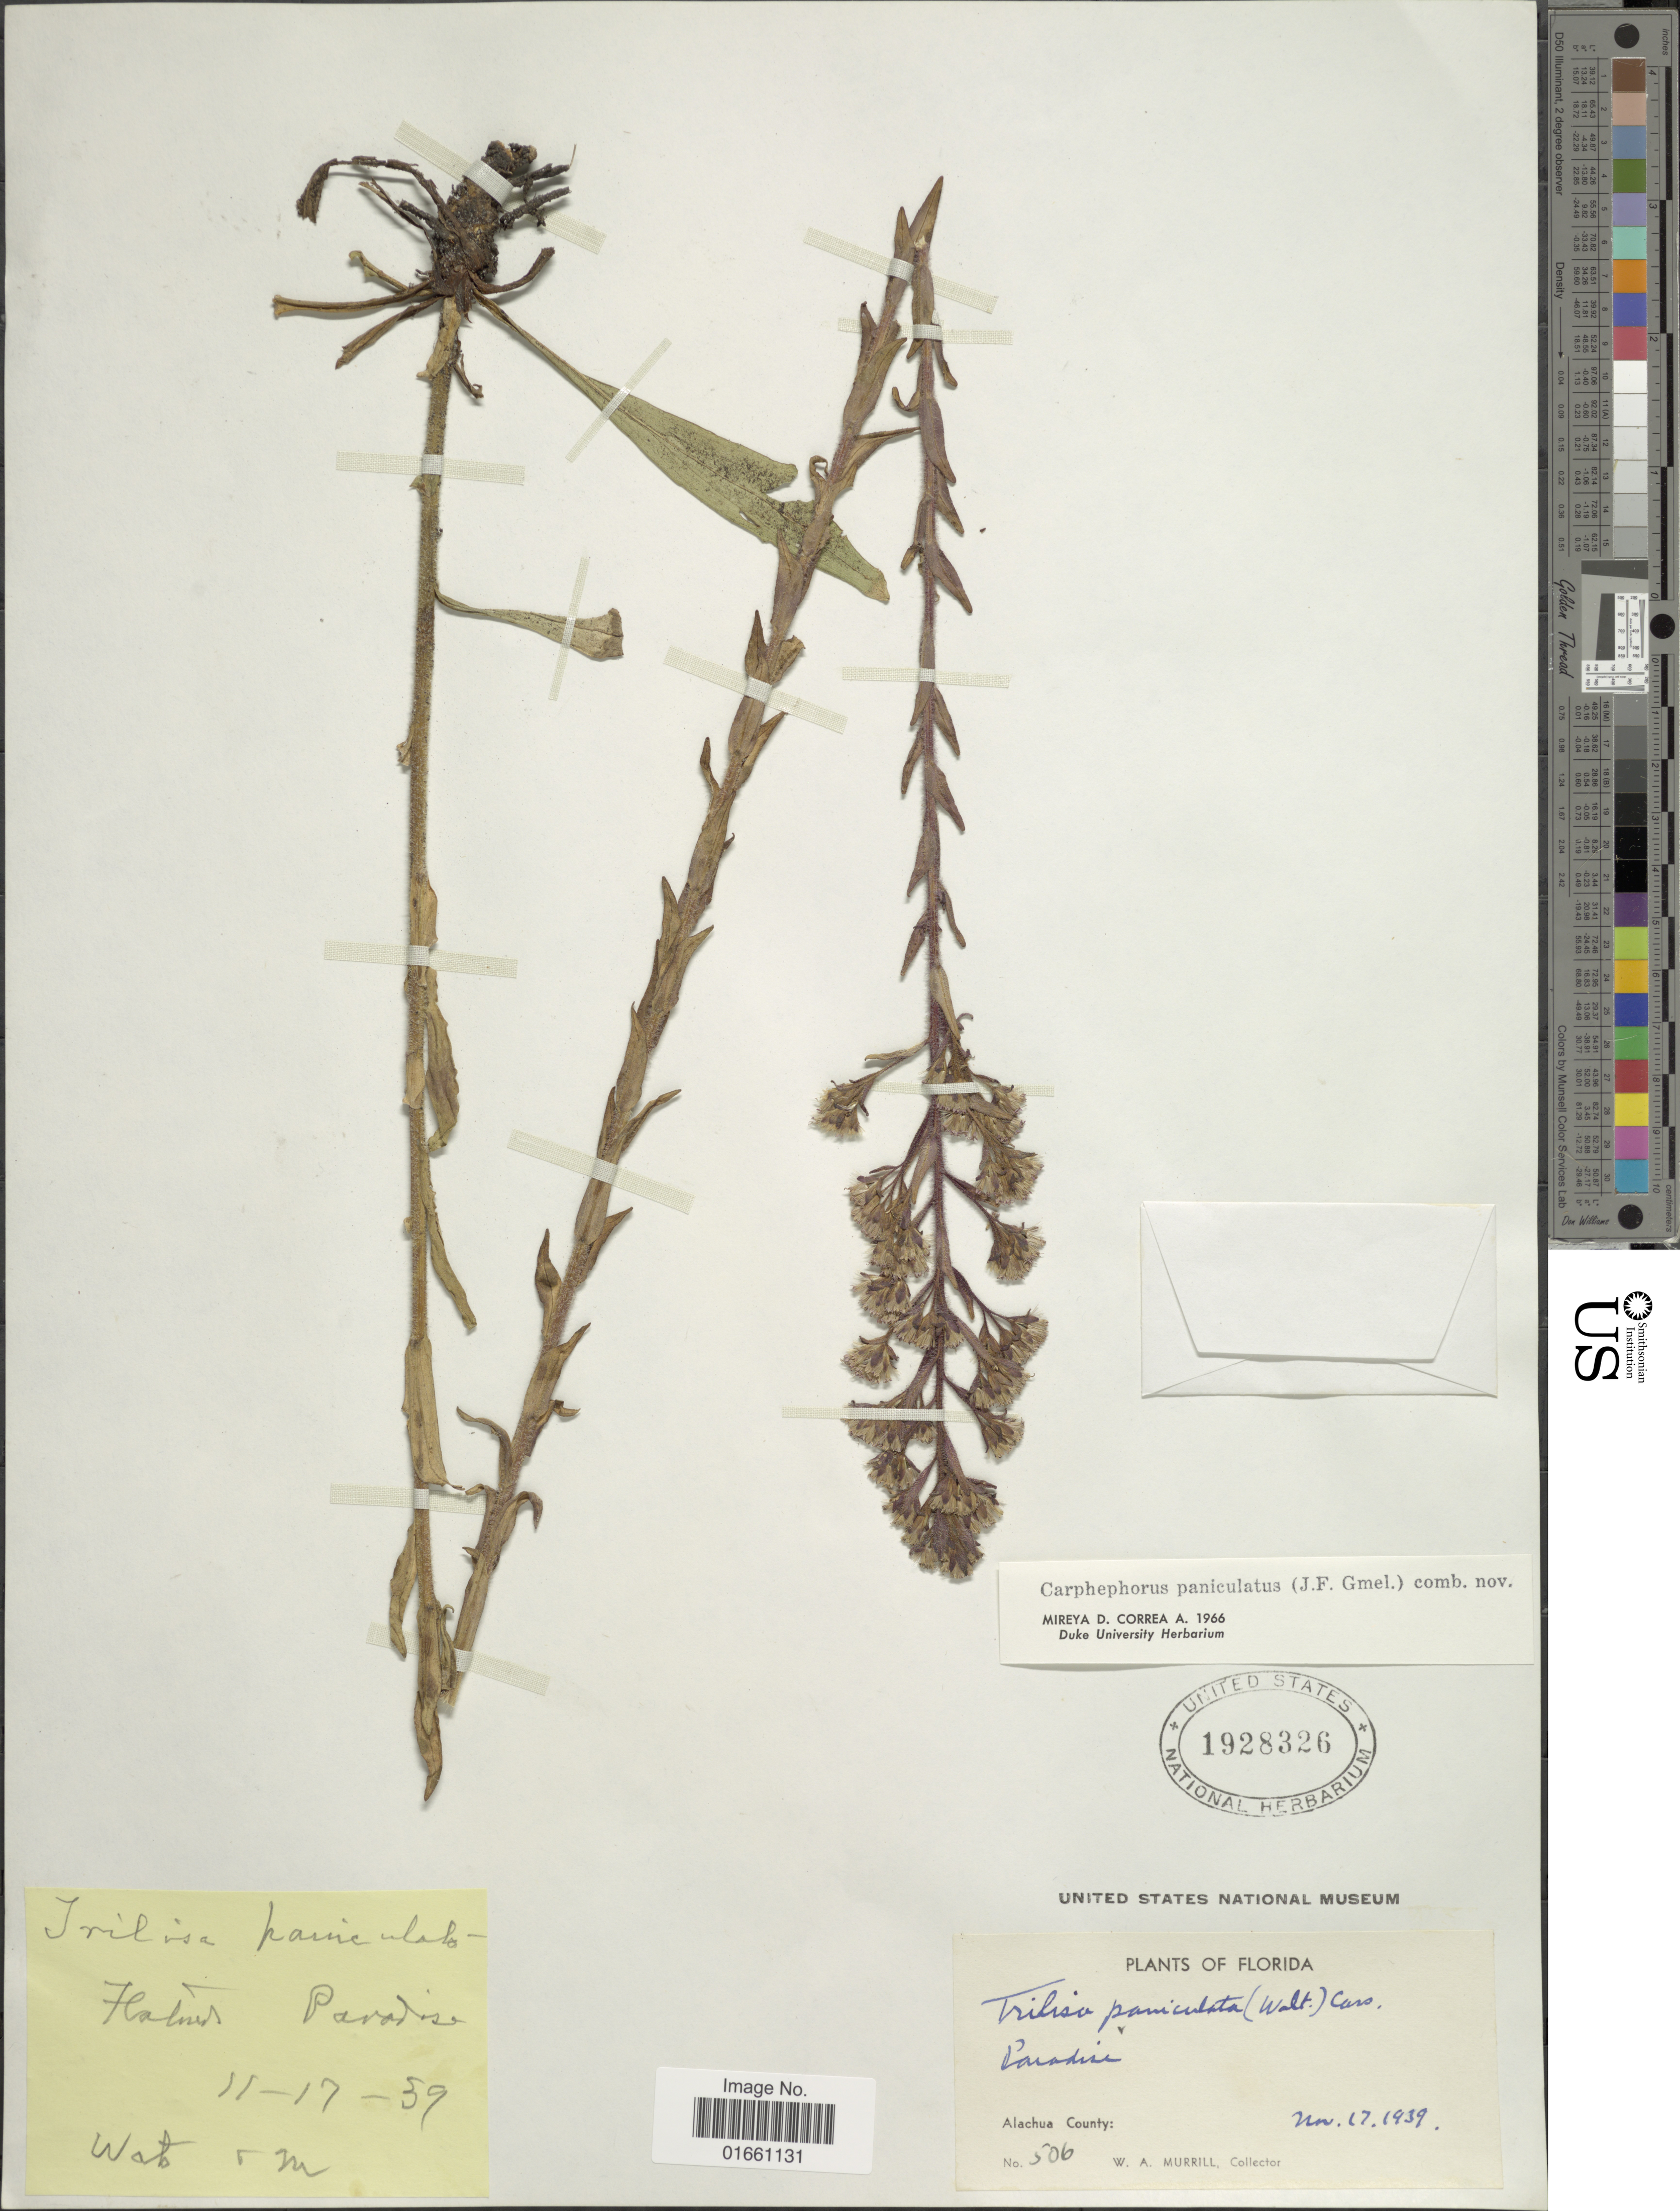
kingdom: Plantae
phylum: Tracheophyta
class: Magnoliopsida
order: Asterales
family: Asteraceae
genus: Trilisa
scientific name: Trilisa paniculata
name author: (J.F. Gmel.) Cass.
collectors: W. A. Murrill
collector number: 506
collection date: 1939-11-17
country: United States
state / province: Florida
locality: Paradise, Alachua County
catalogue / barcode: US 1928326